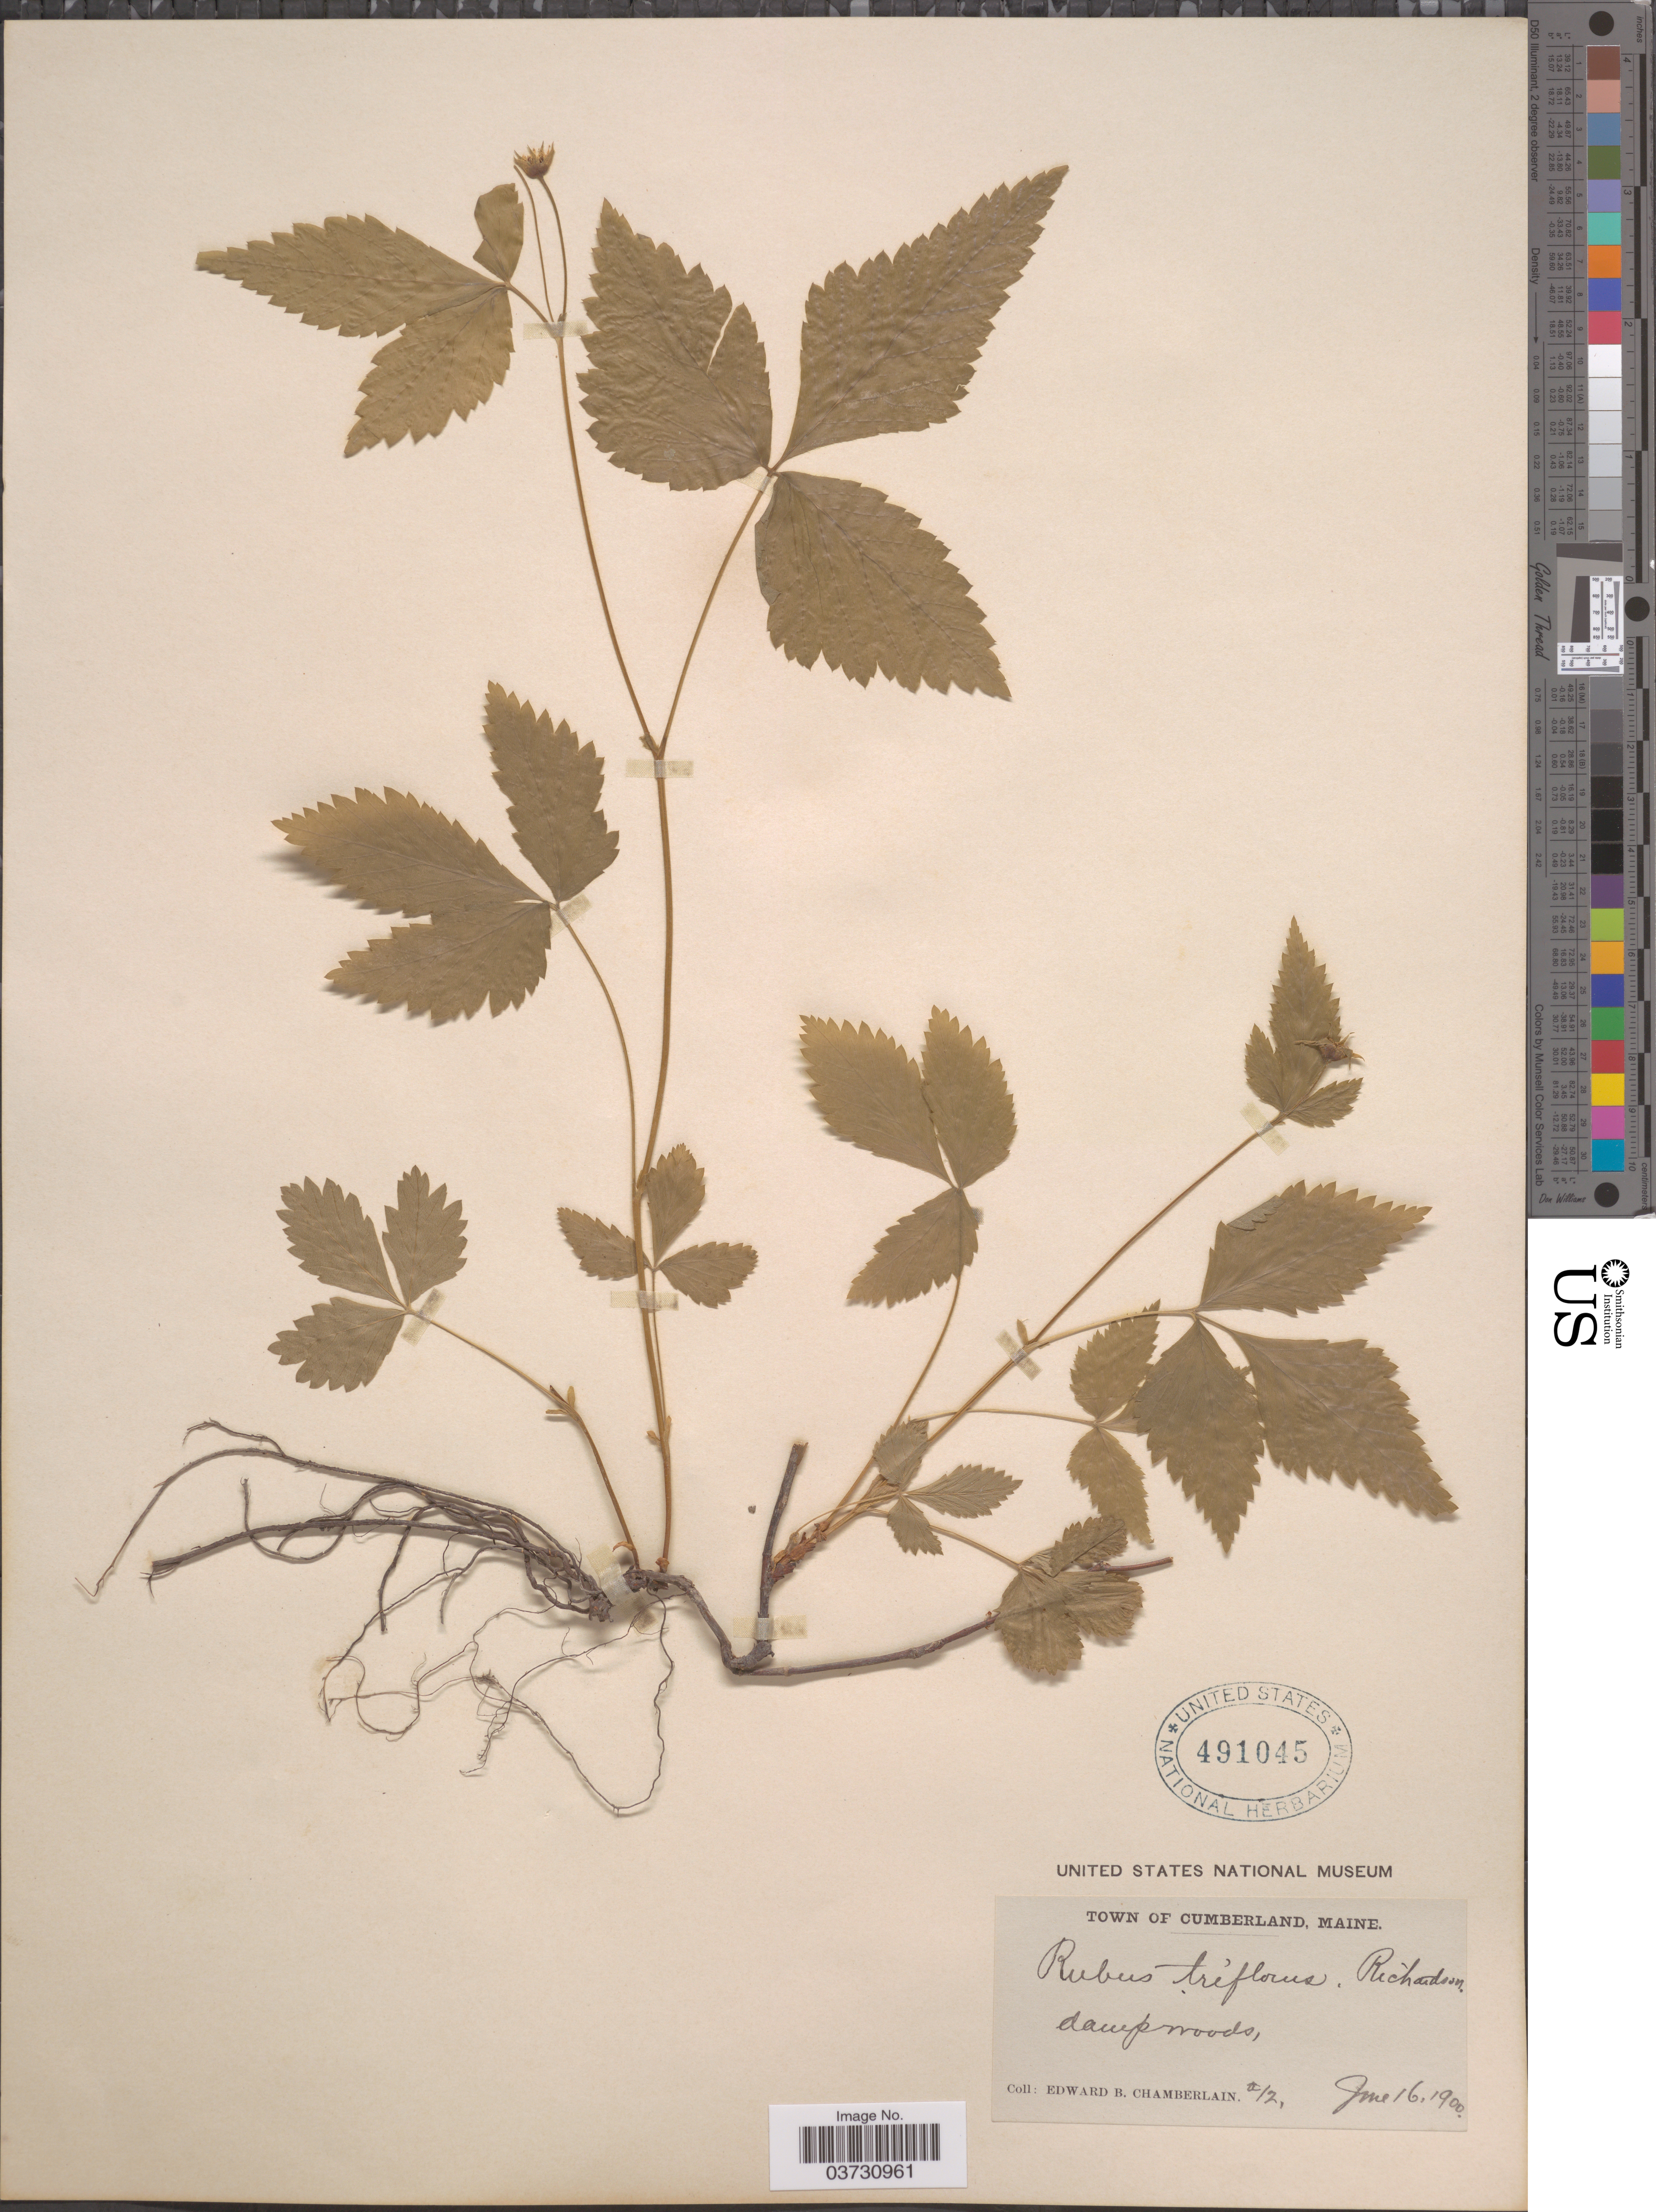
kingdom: Plantae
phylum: Tracheophyta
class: Magnoliopsida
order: Rosales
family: Rosaceae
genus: Rubus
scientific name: Rubus pubescens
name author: Raf.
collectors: E. Chamberlain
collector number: a/2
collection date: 1900-06-16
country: United States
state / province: Maine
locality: Town of Cumberland.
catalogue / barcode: US 491045